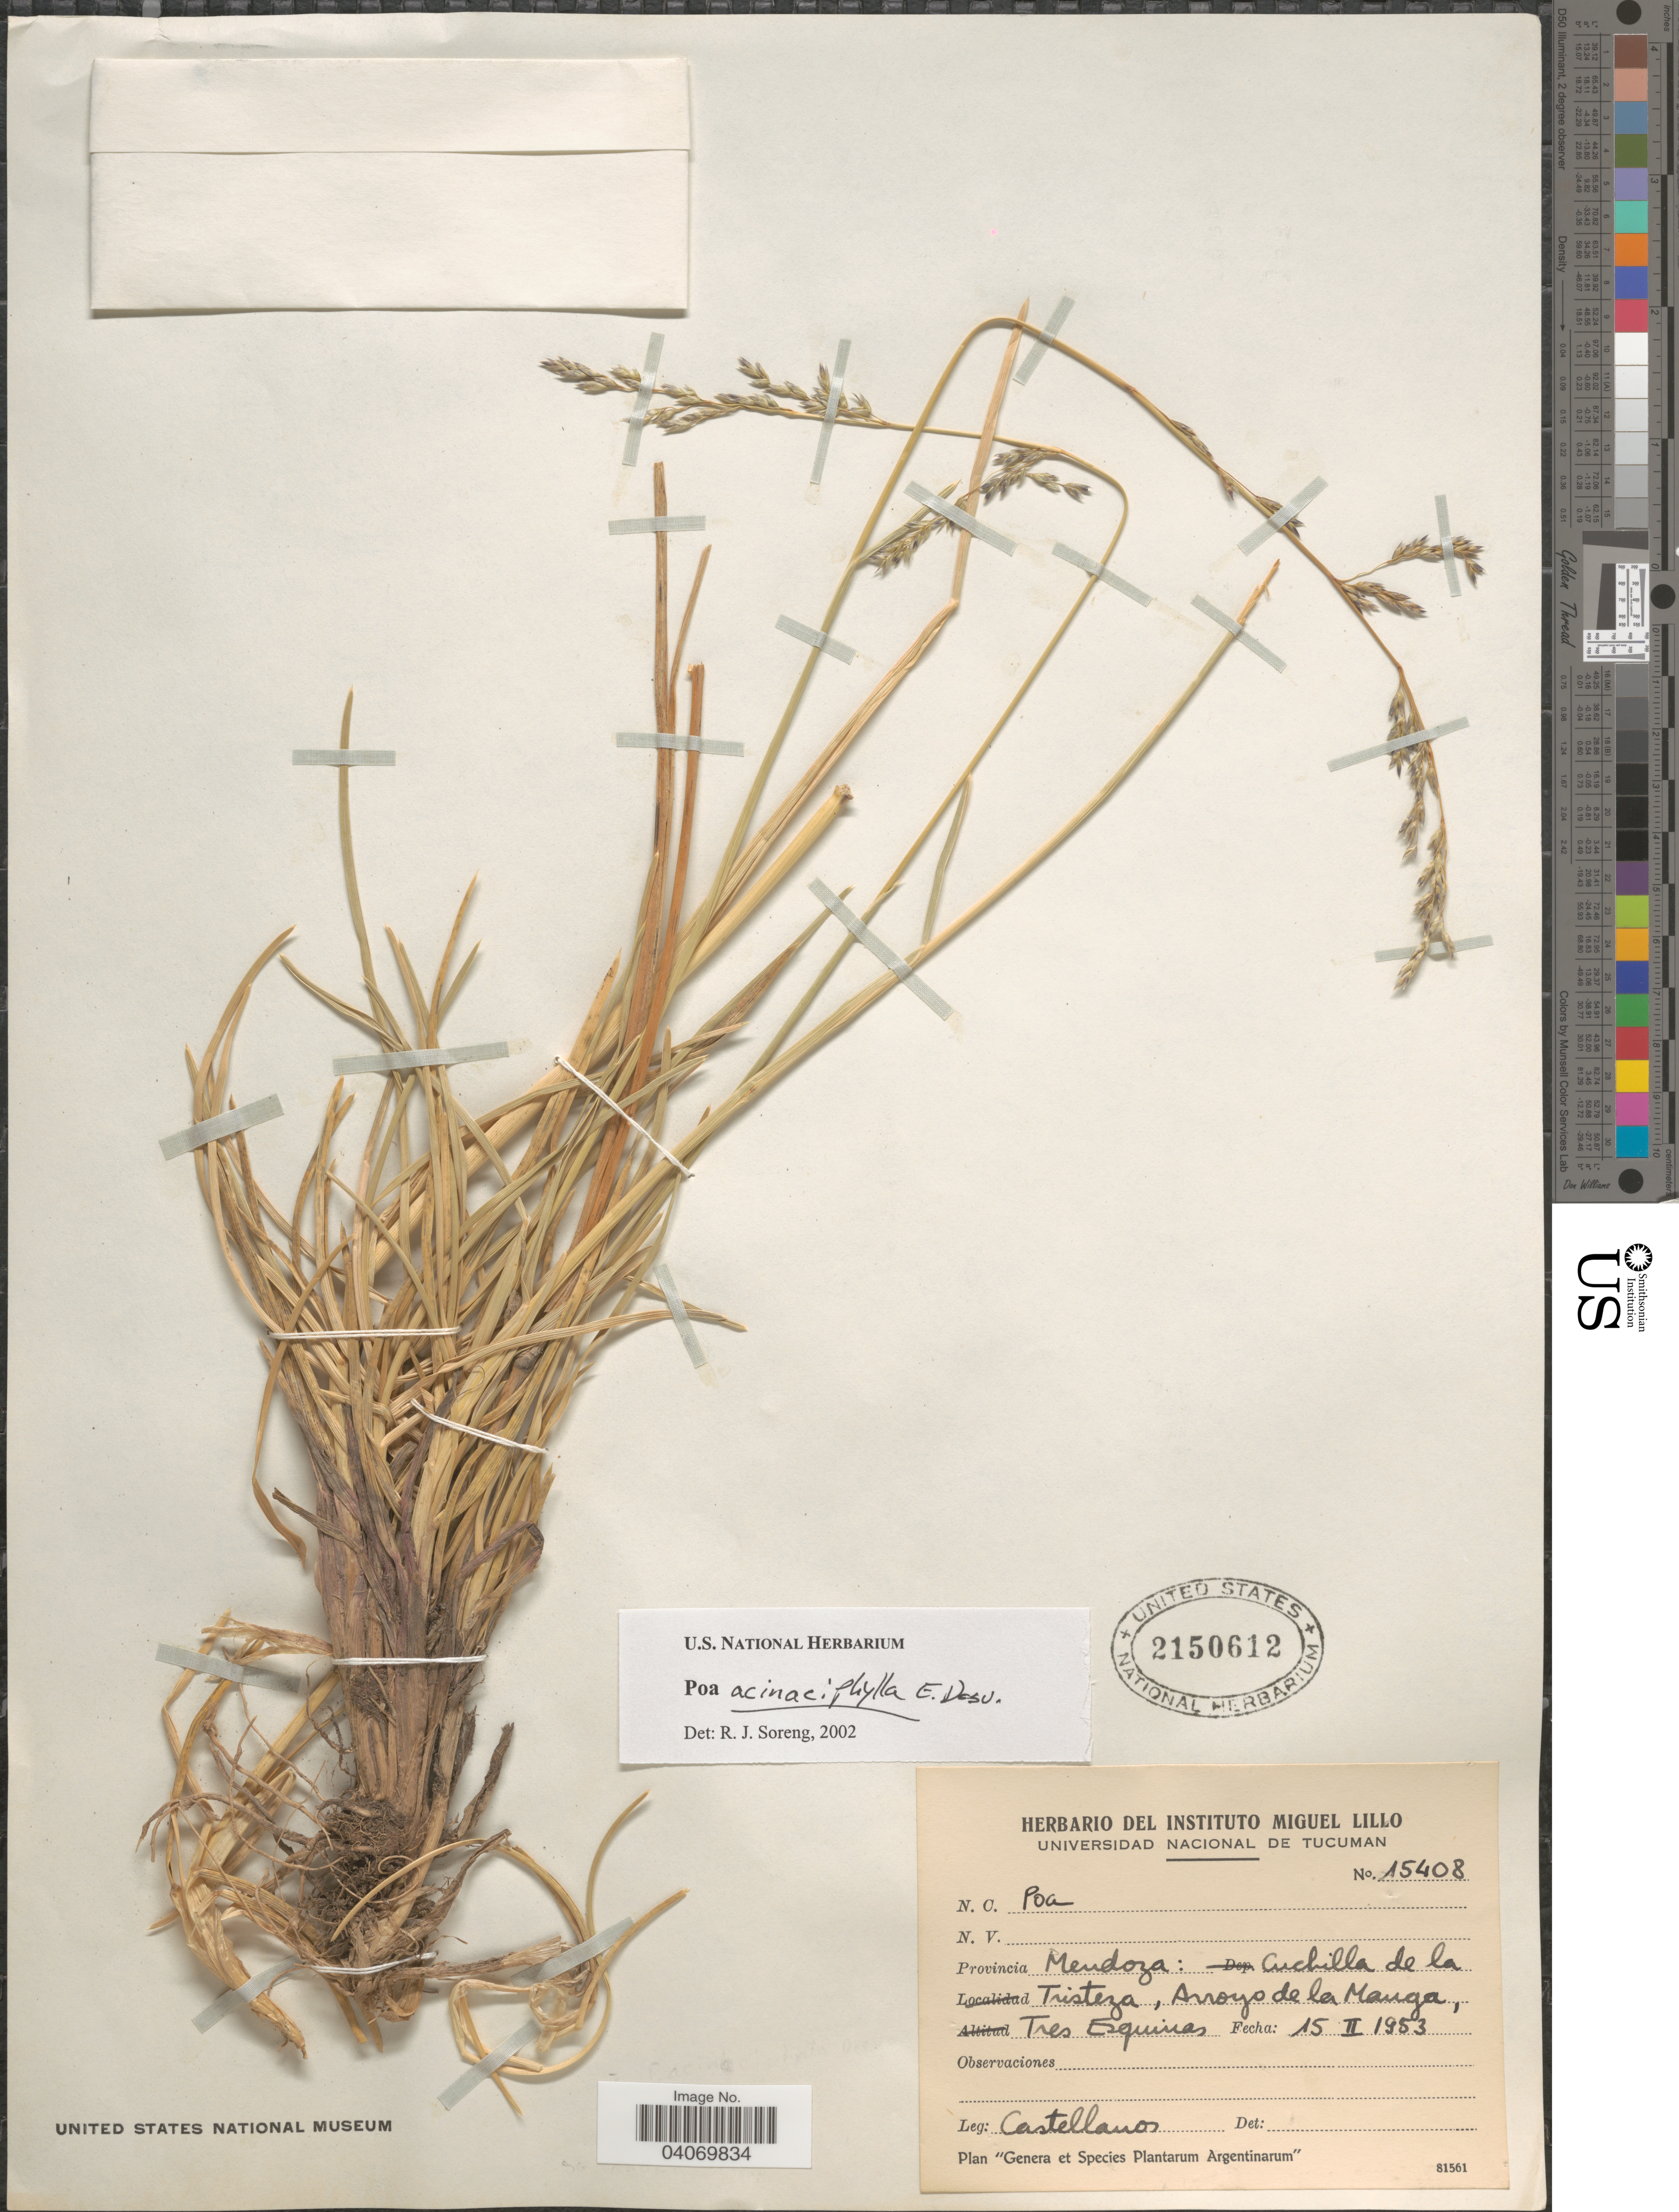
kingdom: Plantae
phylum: Tracheophyta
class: Liliopsida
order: Poales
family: Poaceae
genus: Poa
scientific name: Poa acinaciphylla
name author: É. Desv.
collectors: -- Castellanos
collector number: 15408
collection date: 1953-02-15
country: Argentina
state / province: Mendoza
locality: Cuchilla de la Tristeza, Arroyo de la Manga, Tres Esquinas.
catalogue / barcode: US 2150612